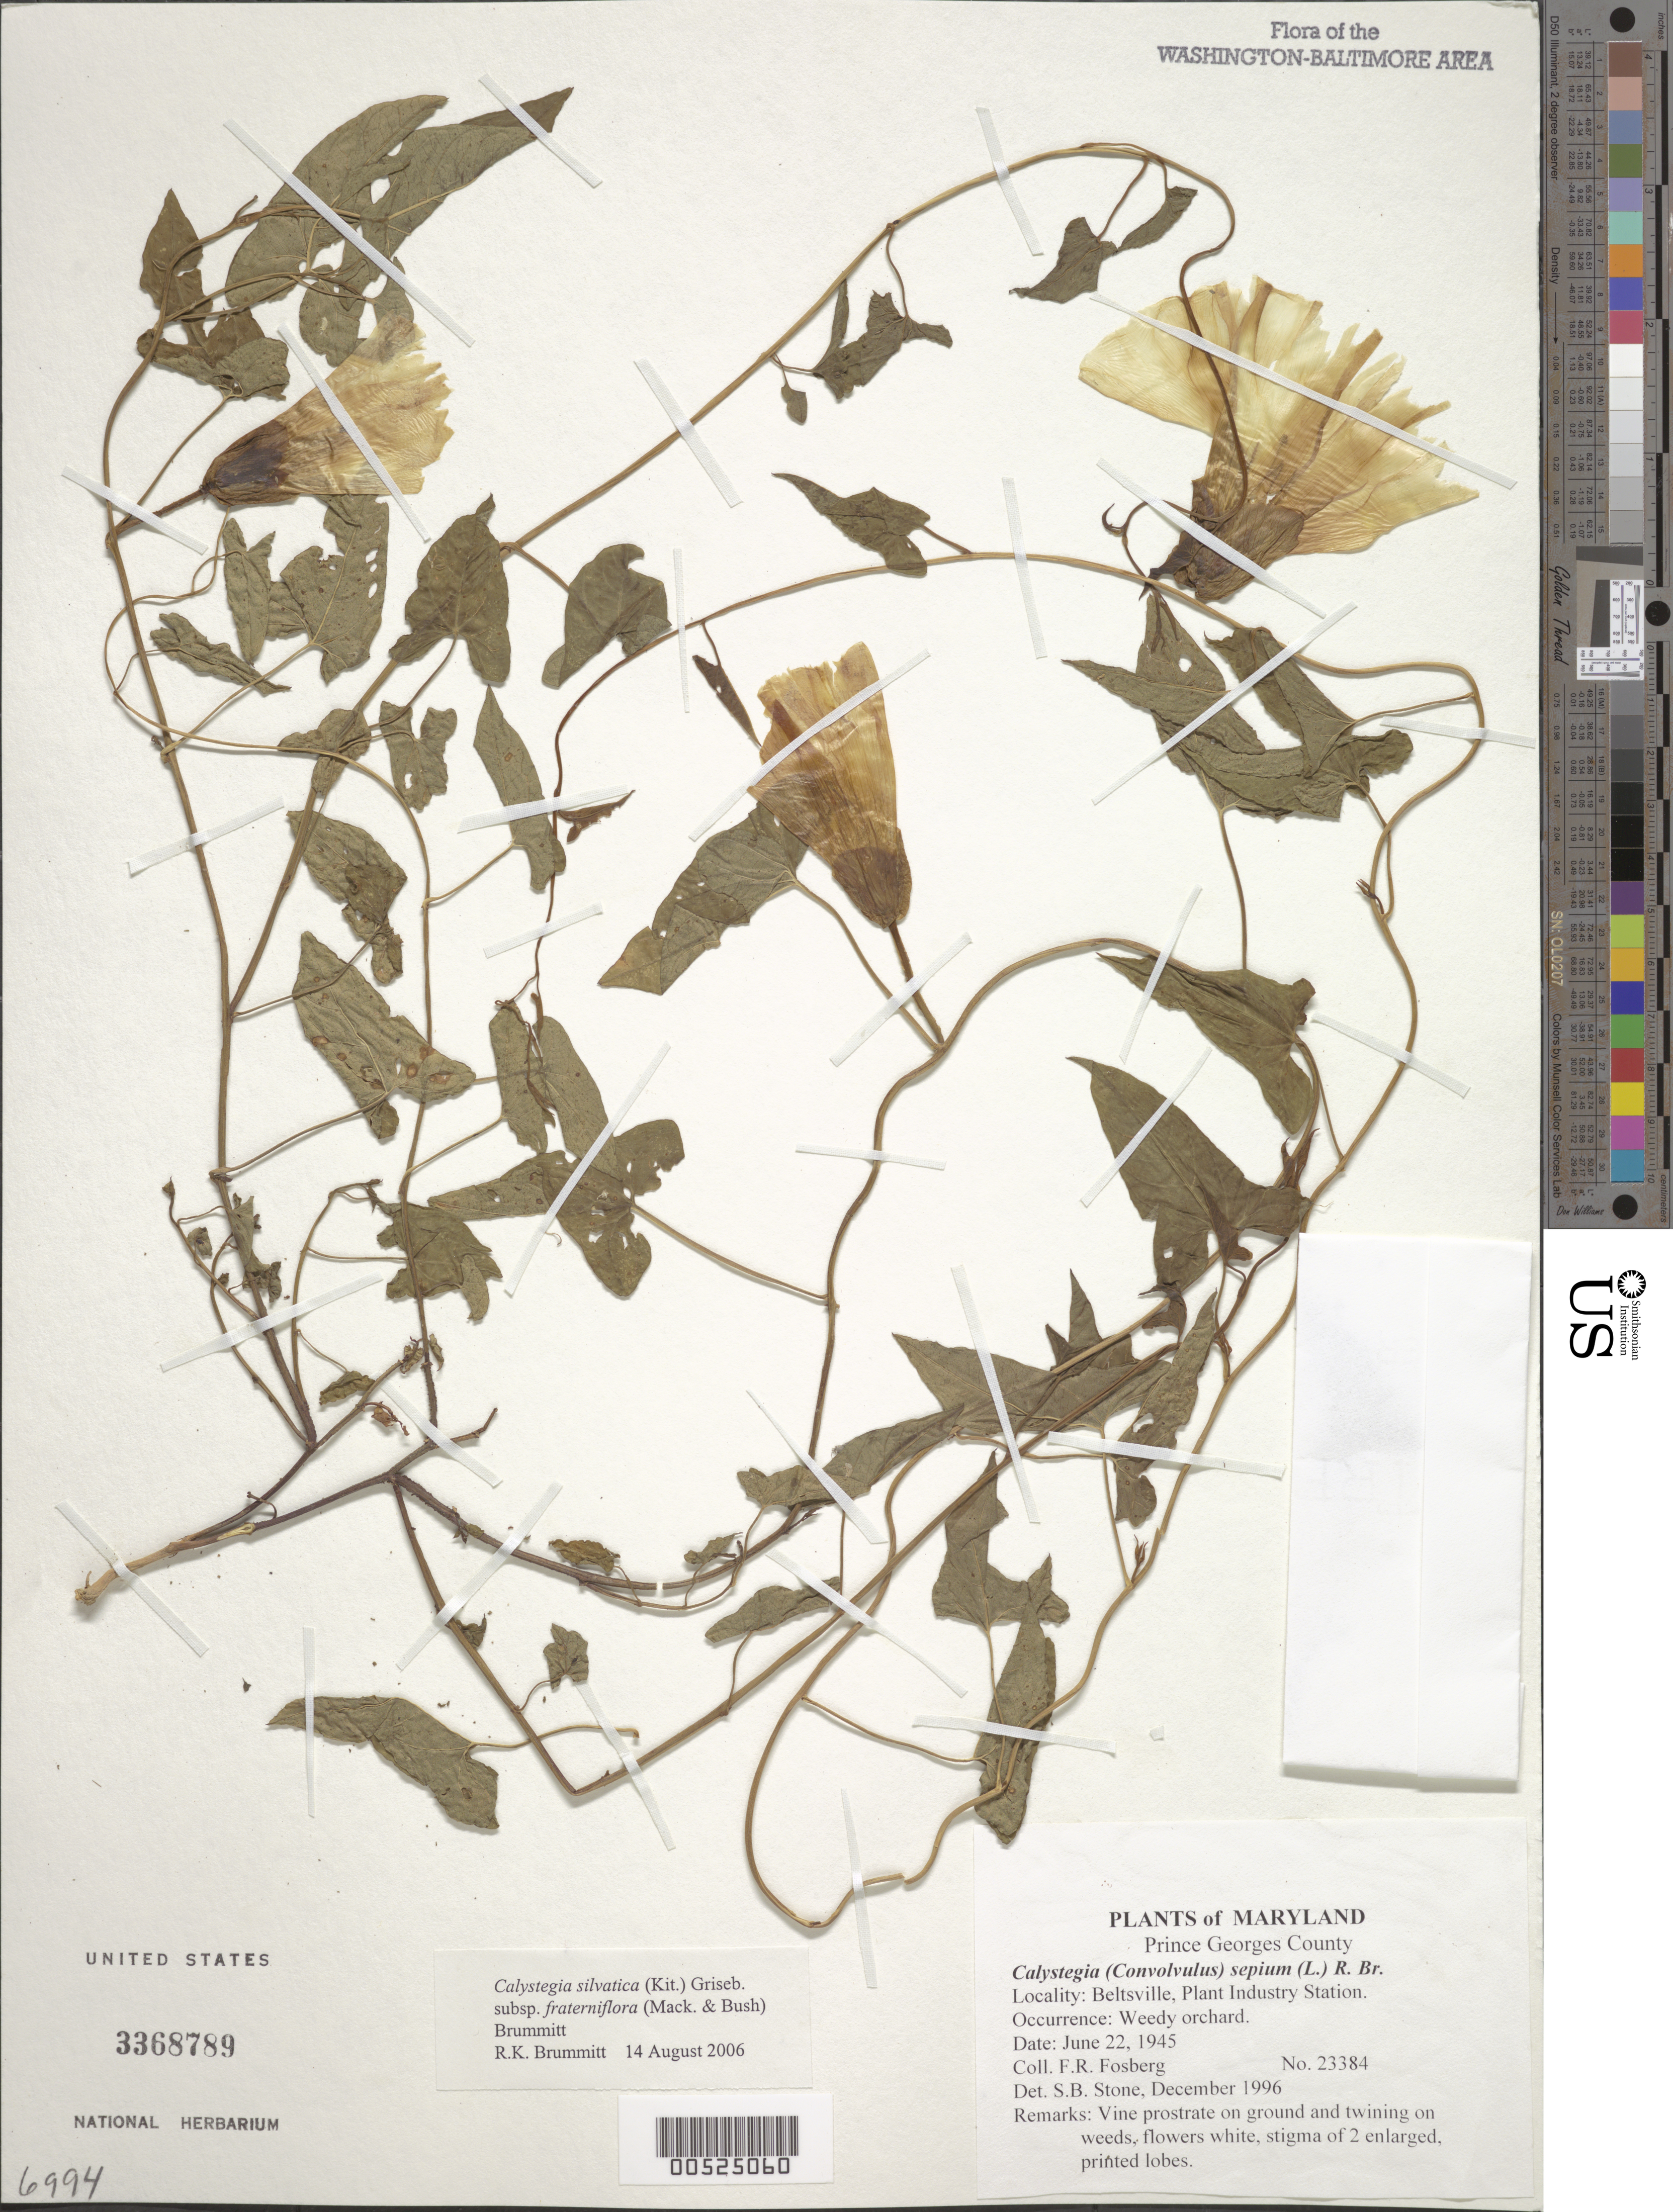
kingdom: Plantae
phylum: Tracheophyta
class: Magnoliopsida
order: Solanales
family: Convolvulaceae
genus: Calystegia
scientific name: Calystegia silvatica subsp. fraterniflora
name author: (Mack. & Bush) Brummitt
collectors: F. R. Fosberg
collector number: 23384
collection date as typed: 22 Jun 1945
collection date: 1945-06-22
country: United States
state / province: Maryland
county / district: Prince George's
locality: Beltsville, Plant Industry Station.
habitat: Weedy orchard.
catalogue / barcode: US 3368789